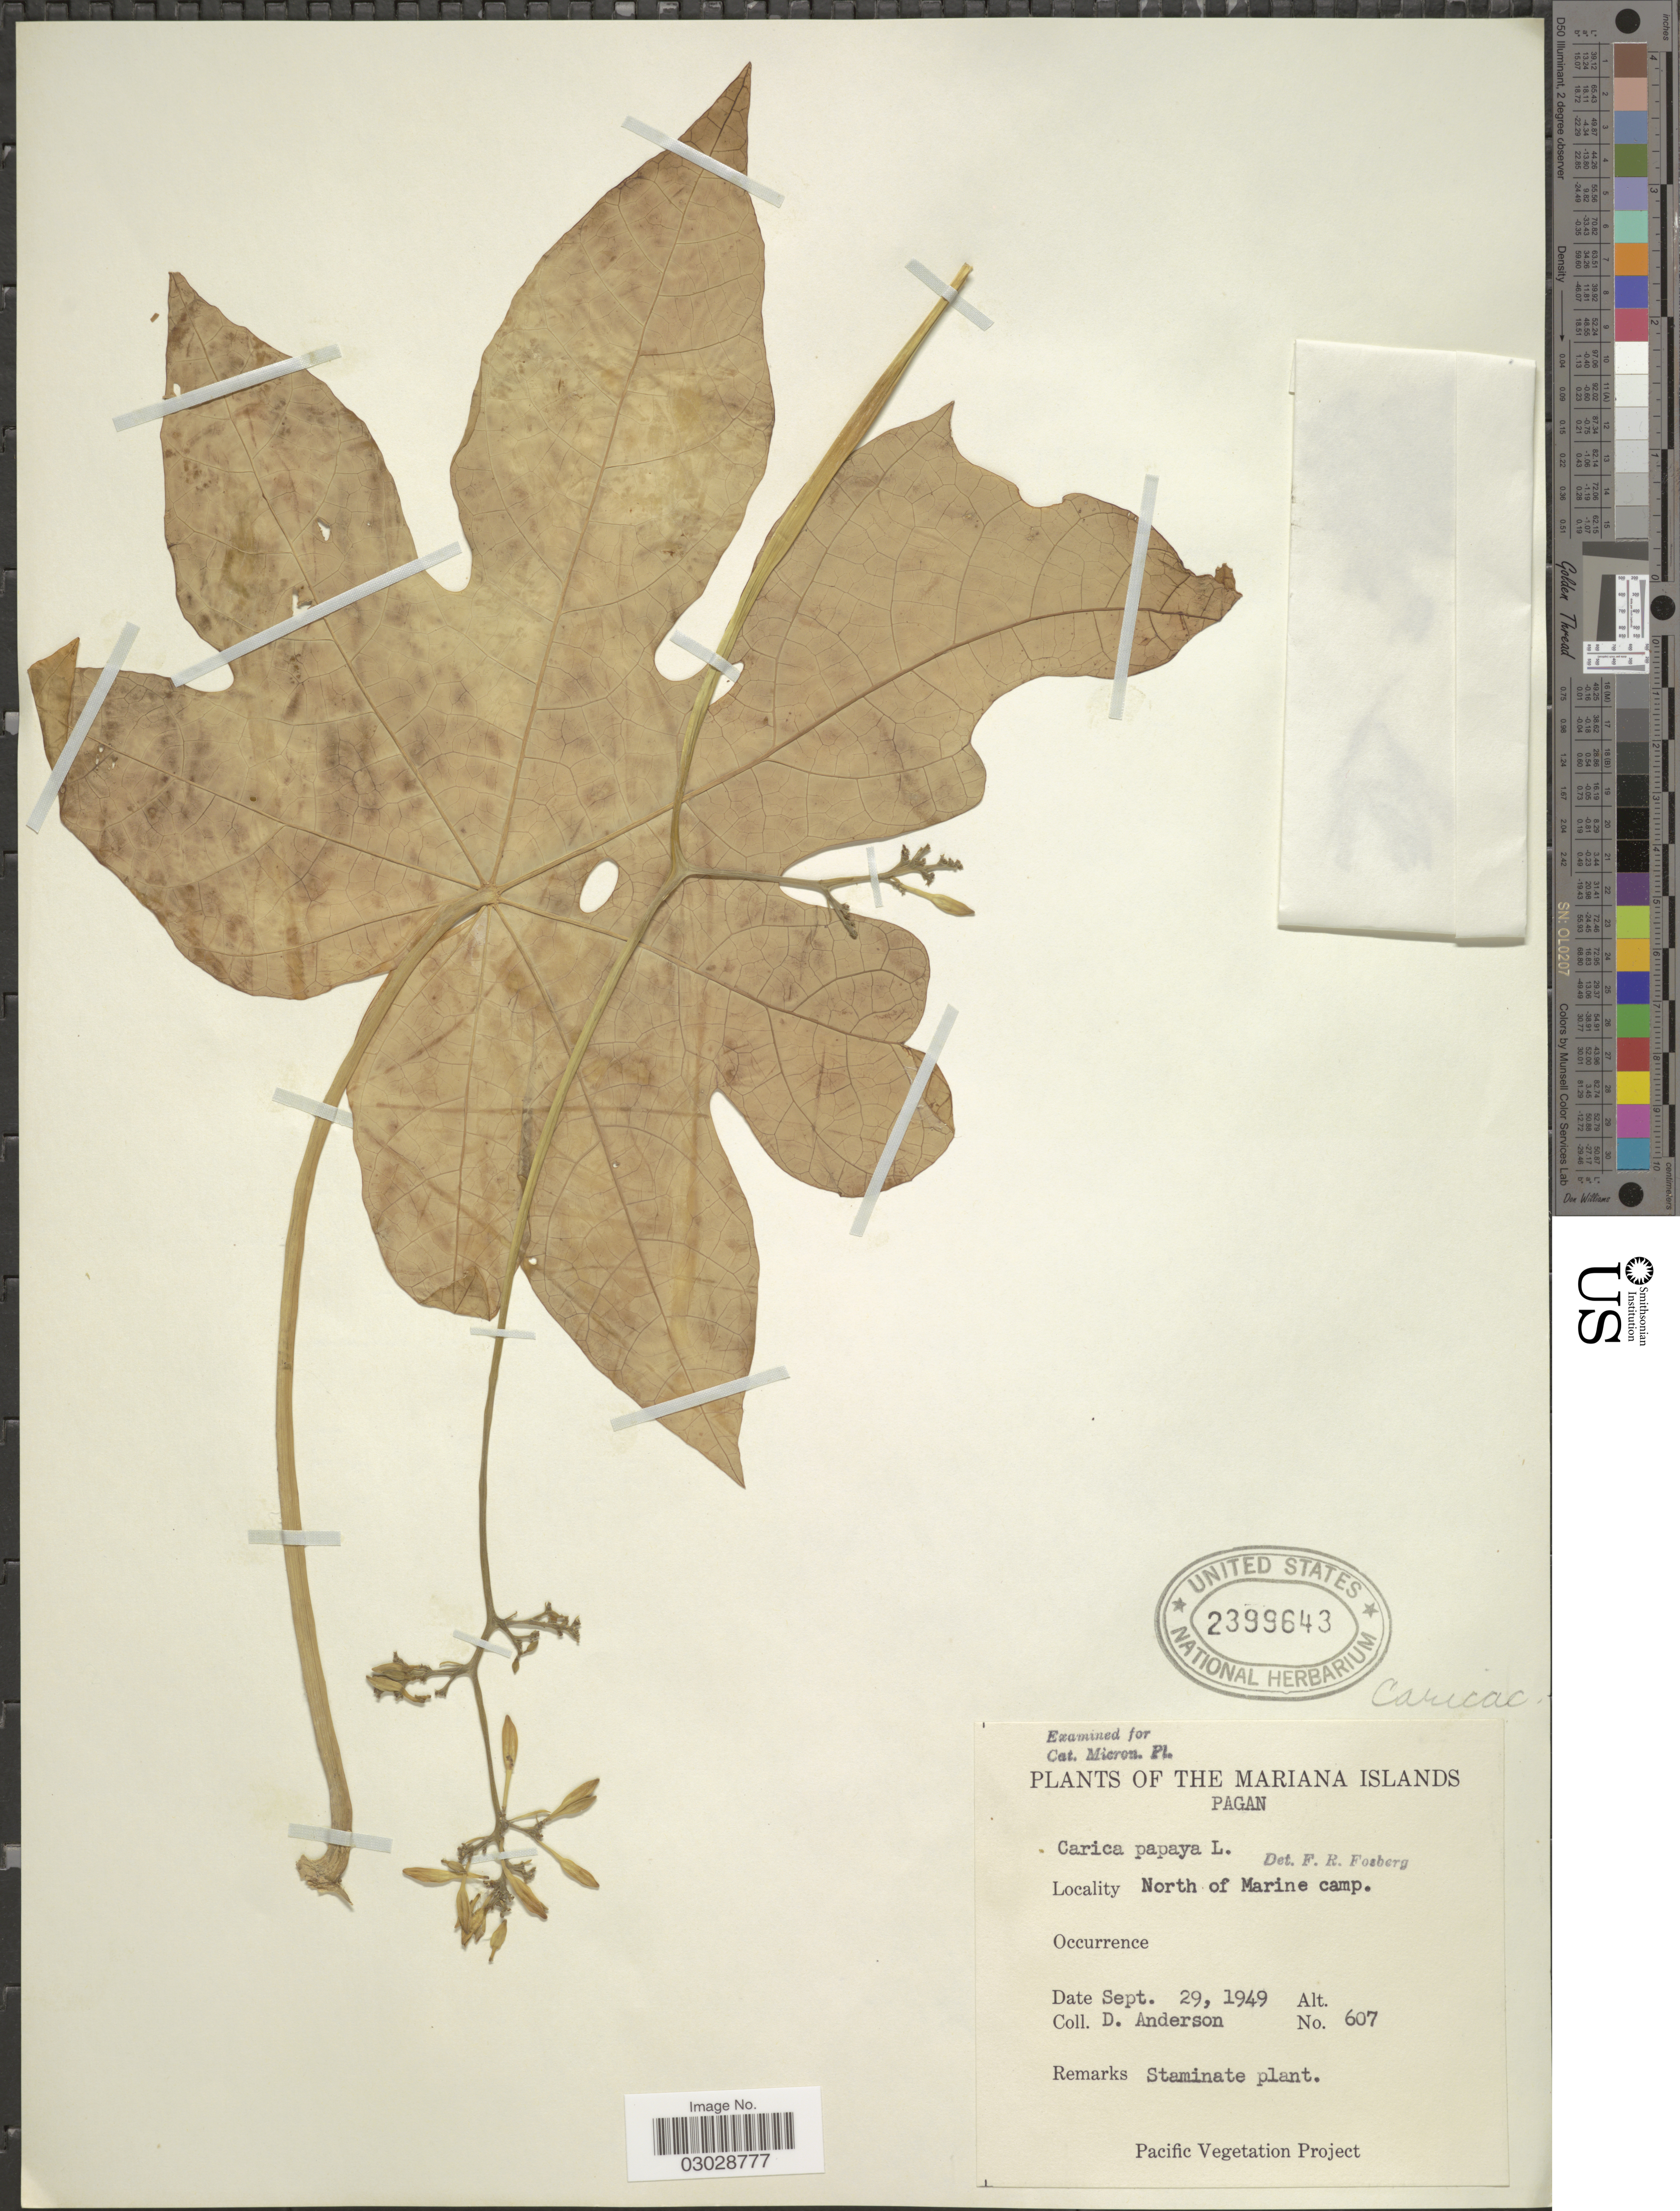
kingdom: Plantae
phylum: Tracheophyta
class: Magnoliopsida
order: Brassicales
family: Caricaceae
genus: Carica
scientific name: Carica papaya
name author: L.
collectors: D. Anderson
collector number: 607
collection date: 1949-09-29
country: Northern Mariana Islands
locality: The Mariana Islands. Pagan. North of Marine camp.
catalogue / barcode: US 2399643